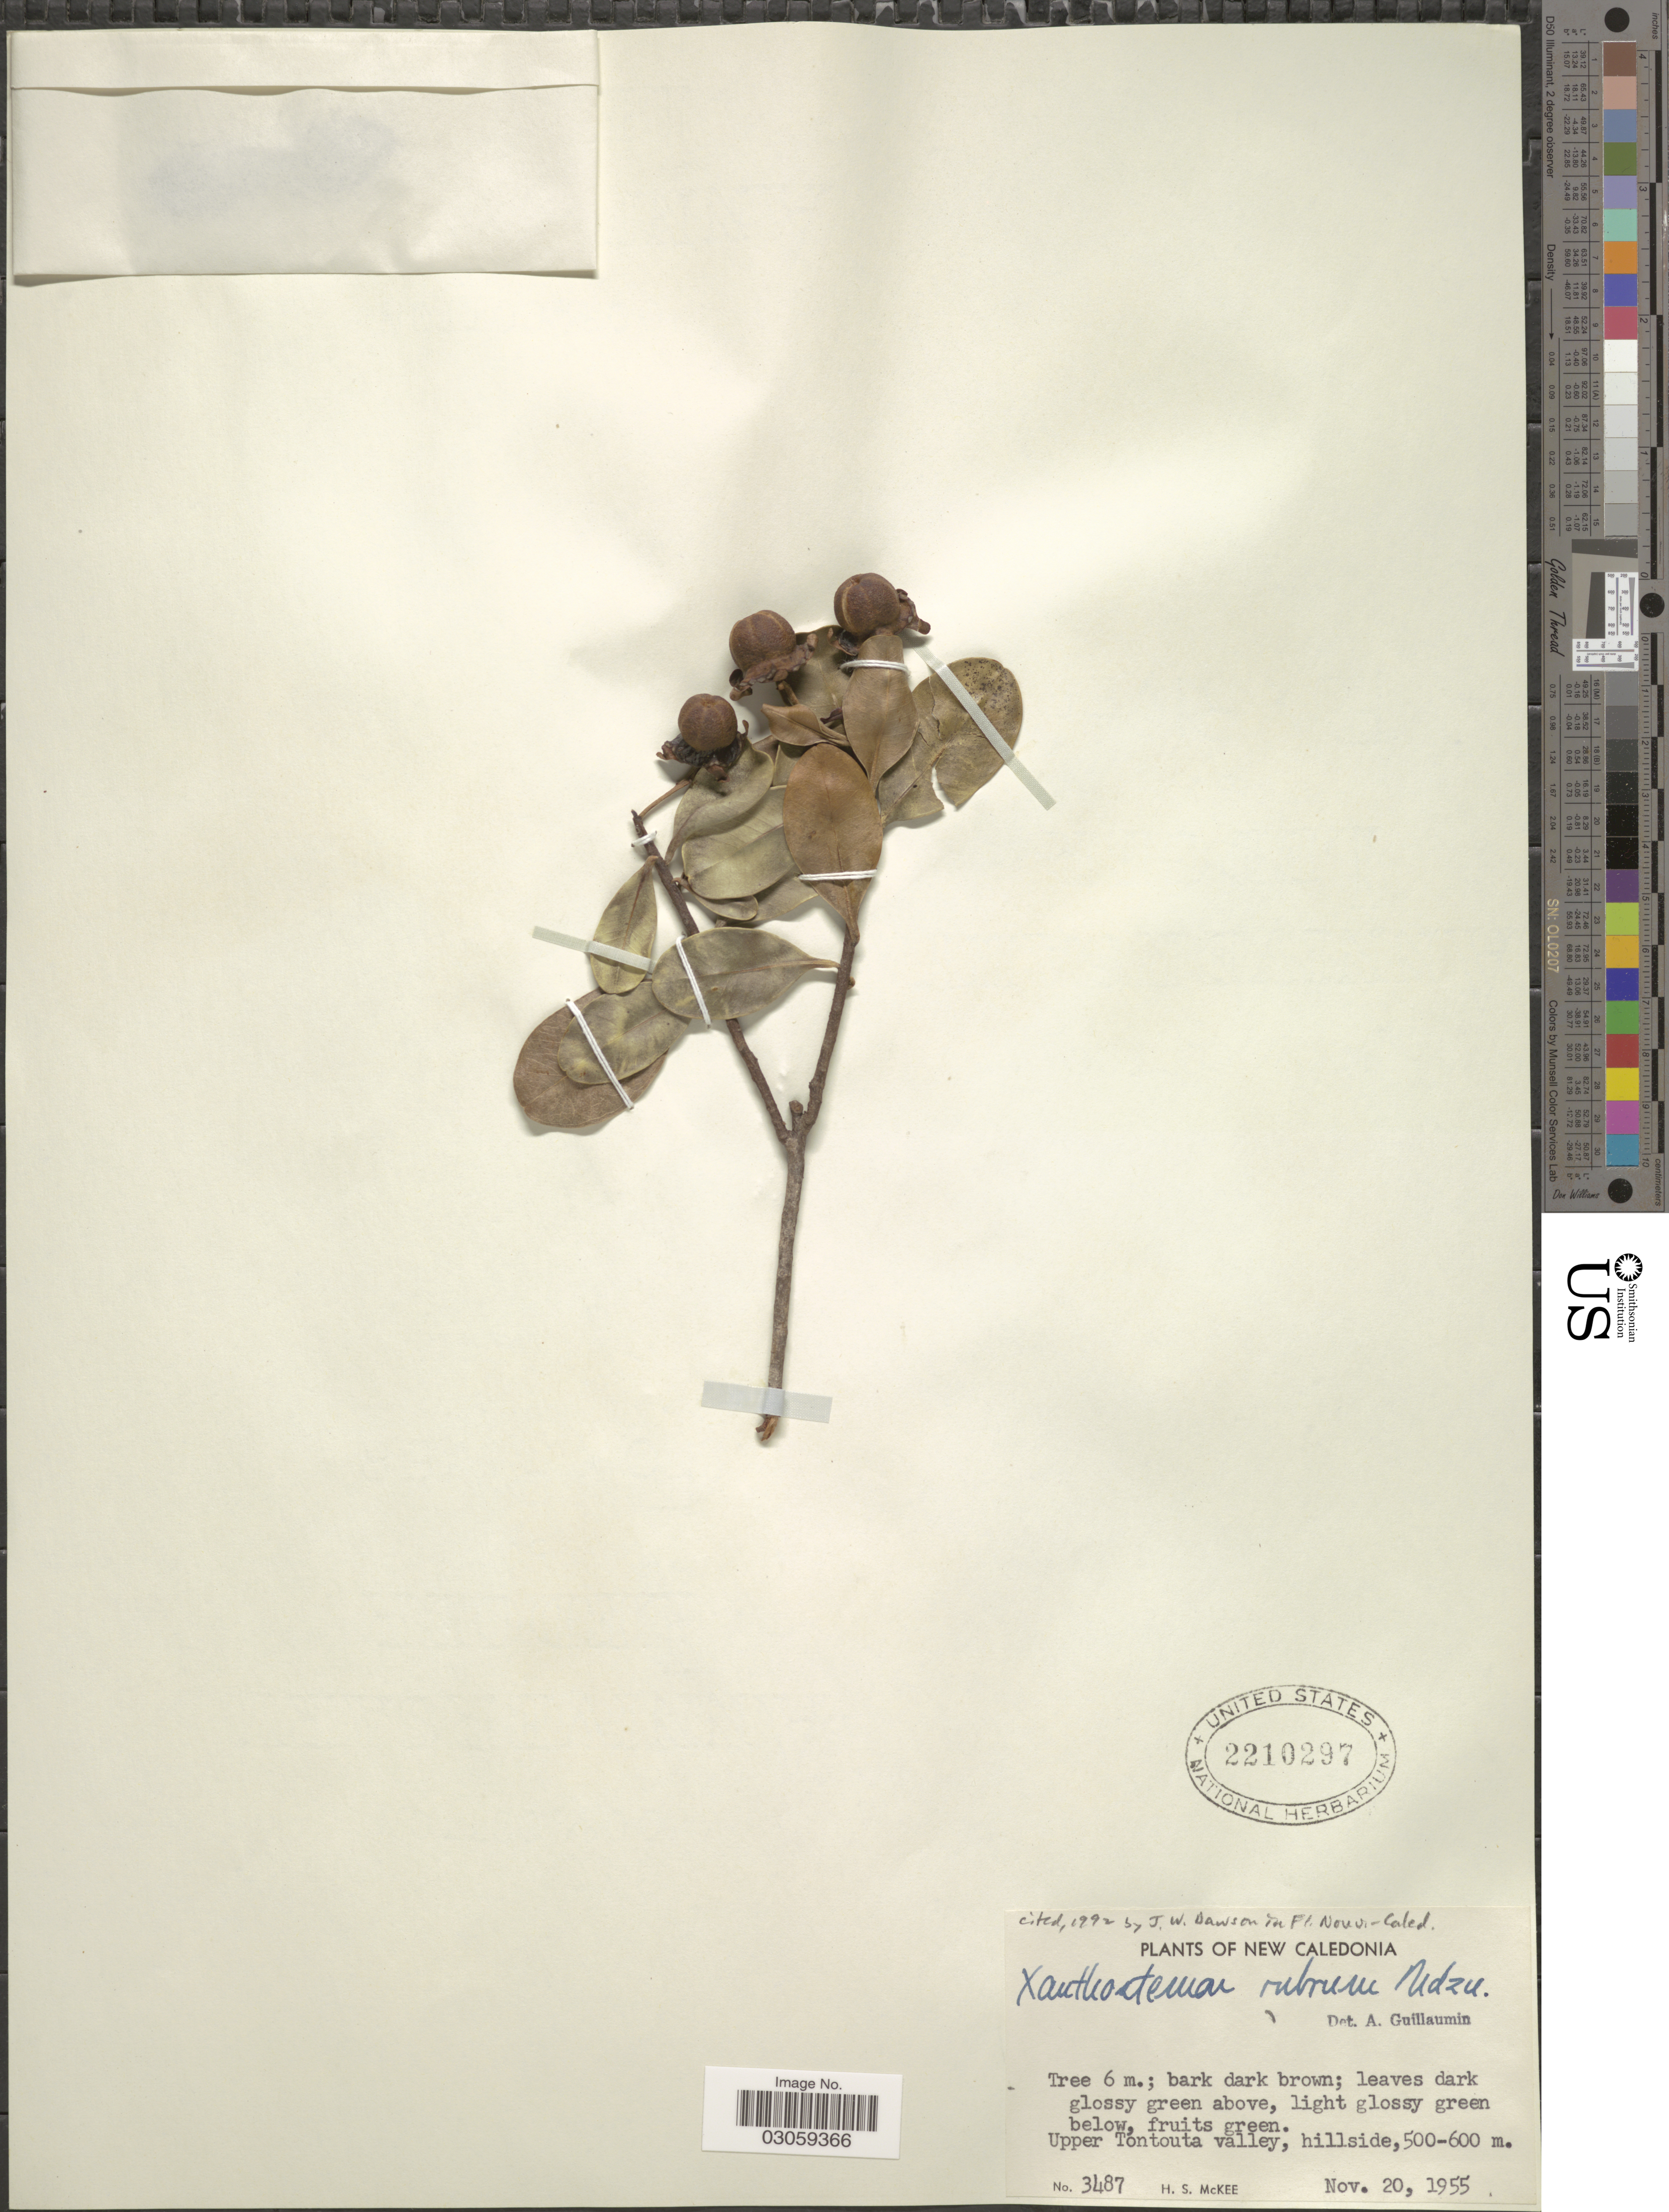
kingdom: Plantae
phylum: Tracheophyta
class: Magnoliopsida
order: Myrtales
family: Myrtaceae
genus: Xanthostemon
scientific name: Xanthostemon ruber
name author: (Brongn. & Gris) Sebert & Pancher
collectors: H. S. McKee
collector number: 3487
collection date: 1955-11-20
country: New Caledonia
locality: Upper Tontouta valley.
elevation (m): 500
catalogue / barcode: US 2210297